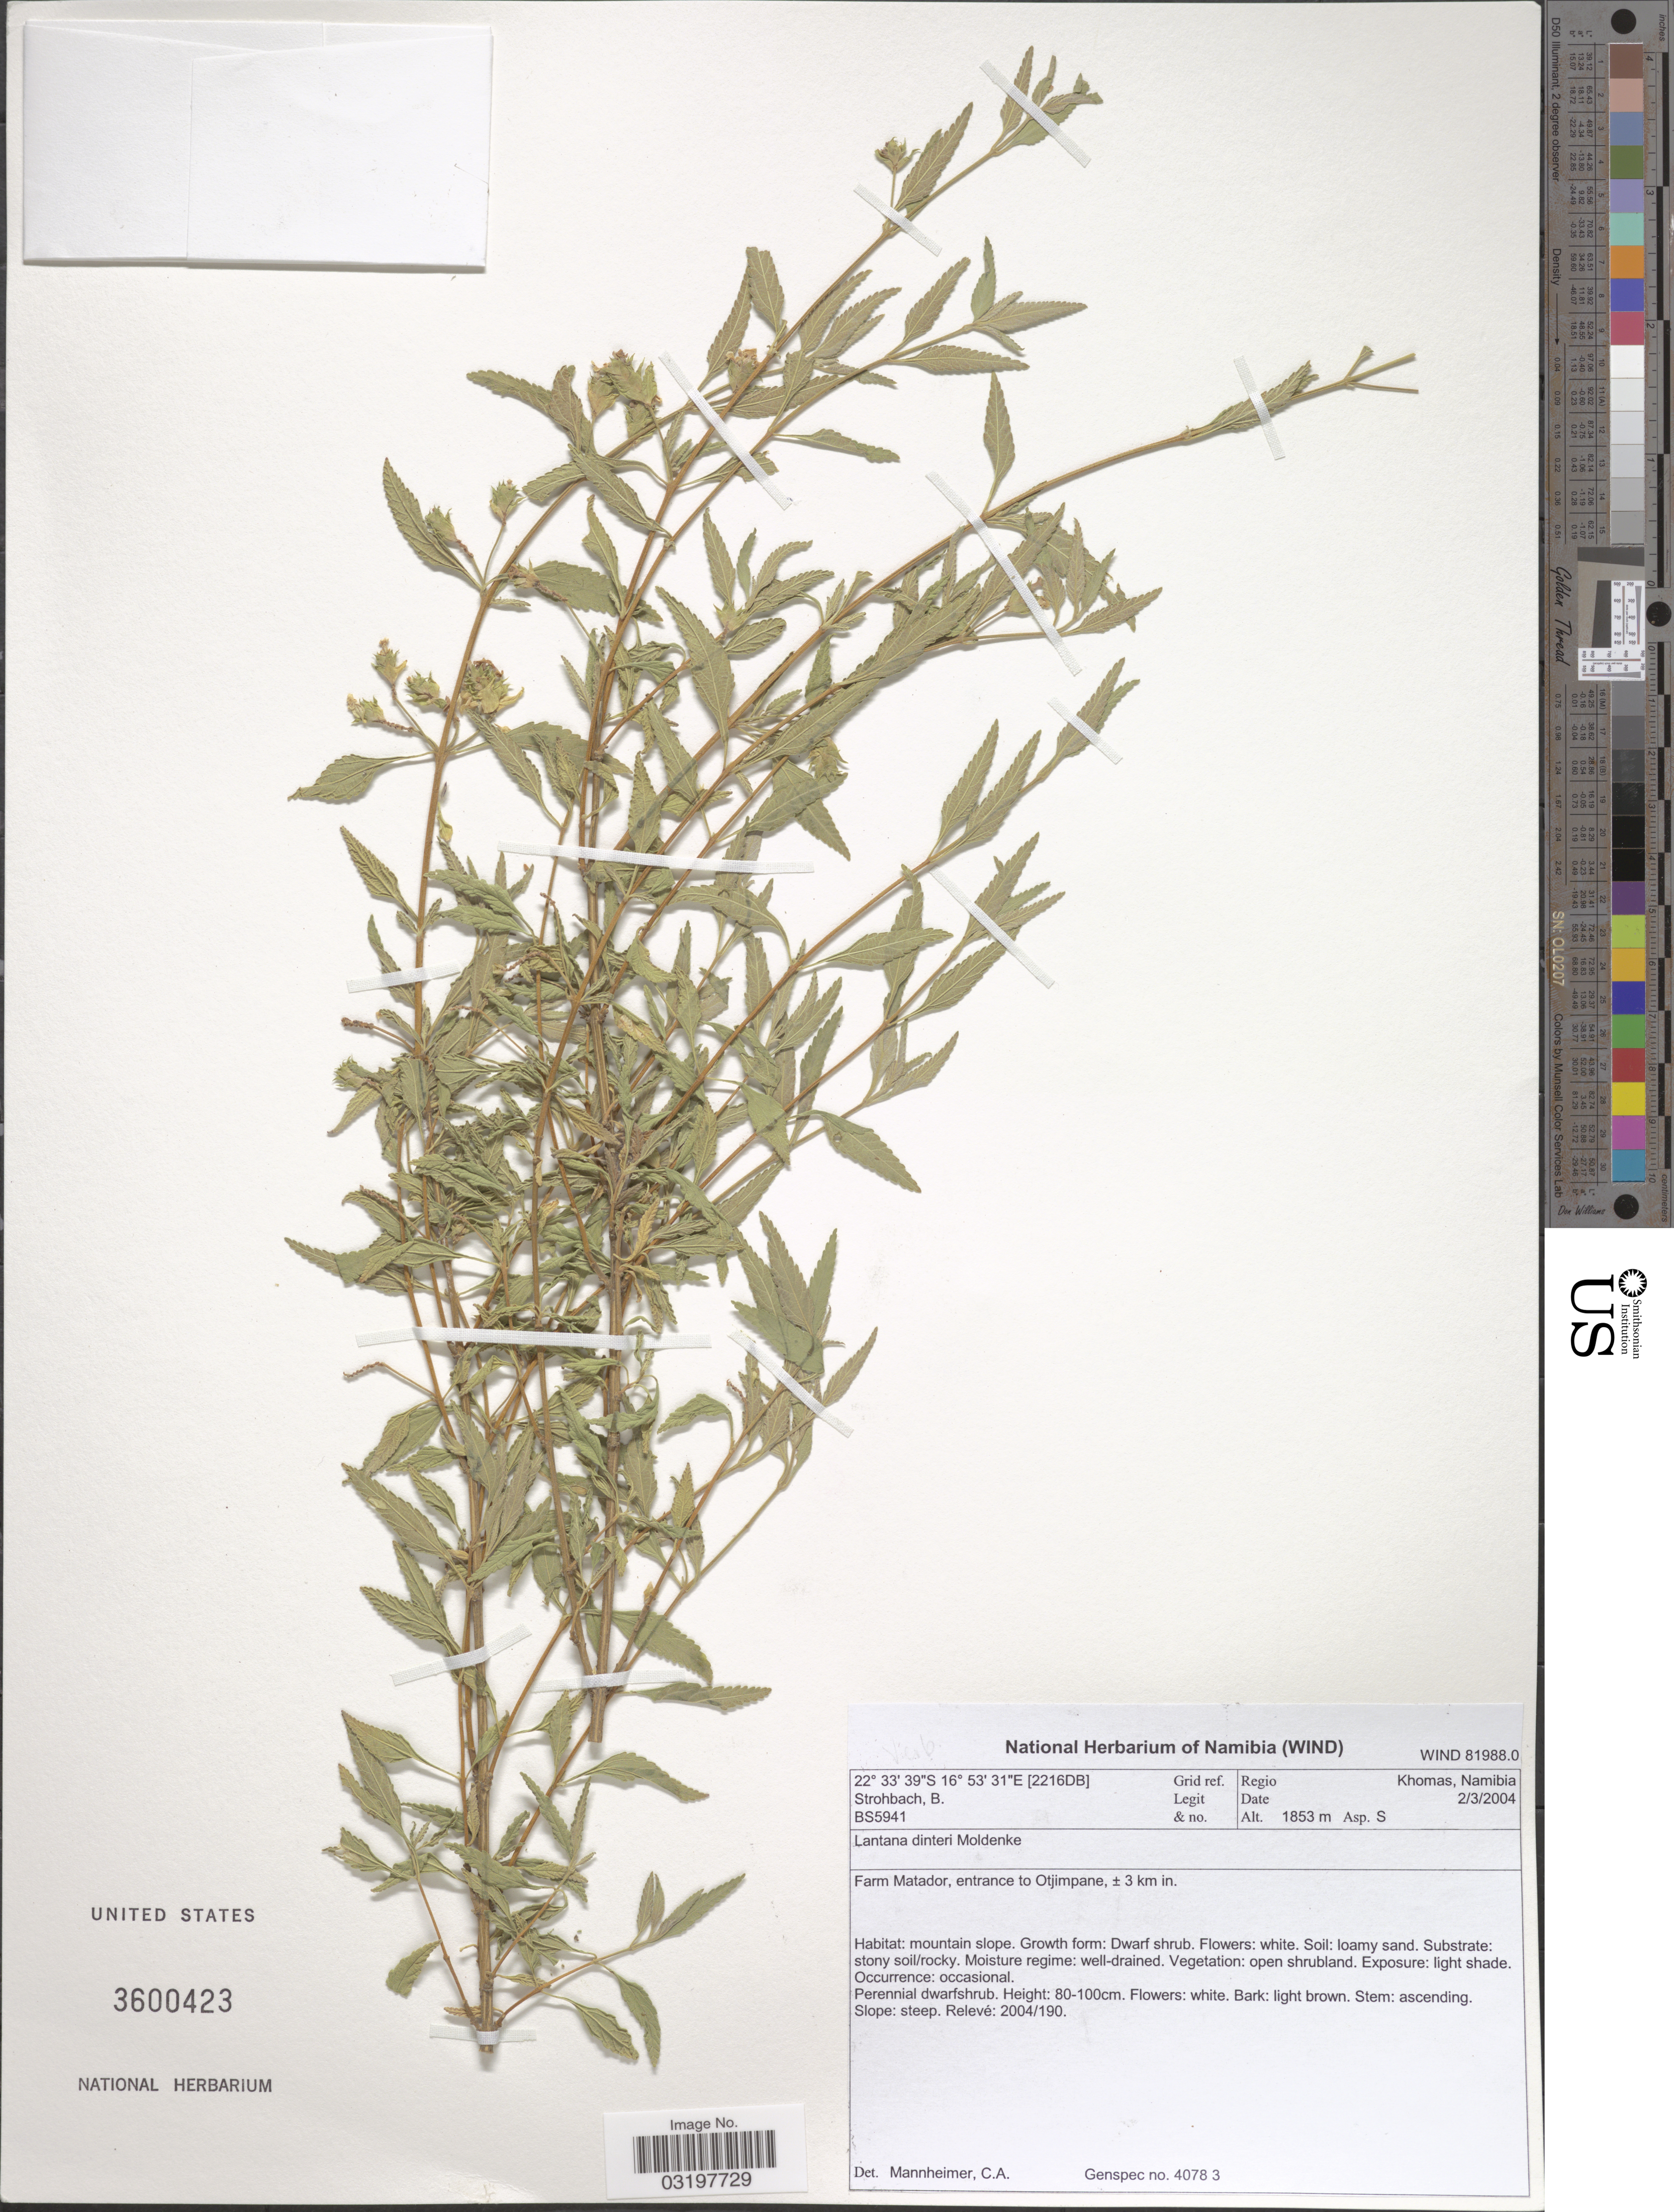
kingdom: Plantae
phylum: Tracheophyta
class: Magnoliopsida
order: Lamiales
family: Verbenaceae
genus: Lantana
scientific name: Lantana dinteri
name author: Moldenke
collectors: B. Strohbach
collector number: BS5941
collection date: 2004-03-02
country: Namibia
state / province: Khomas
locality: [2216DB] Grid ref., Regio Khomas, Namibia, Farm Matador, entrance to Otjimpane, ± 3 km in.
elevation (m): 1853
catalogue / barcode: US 3600423